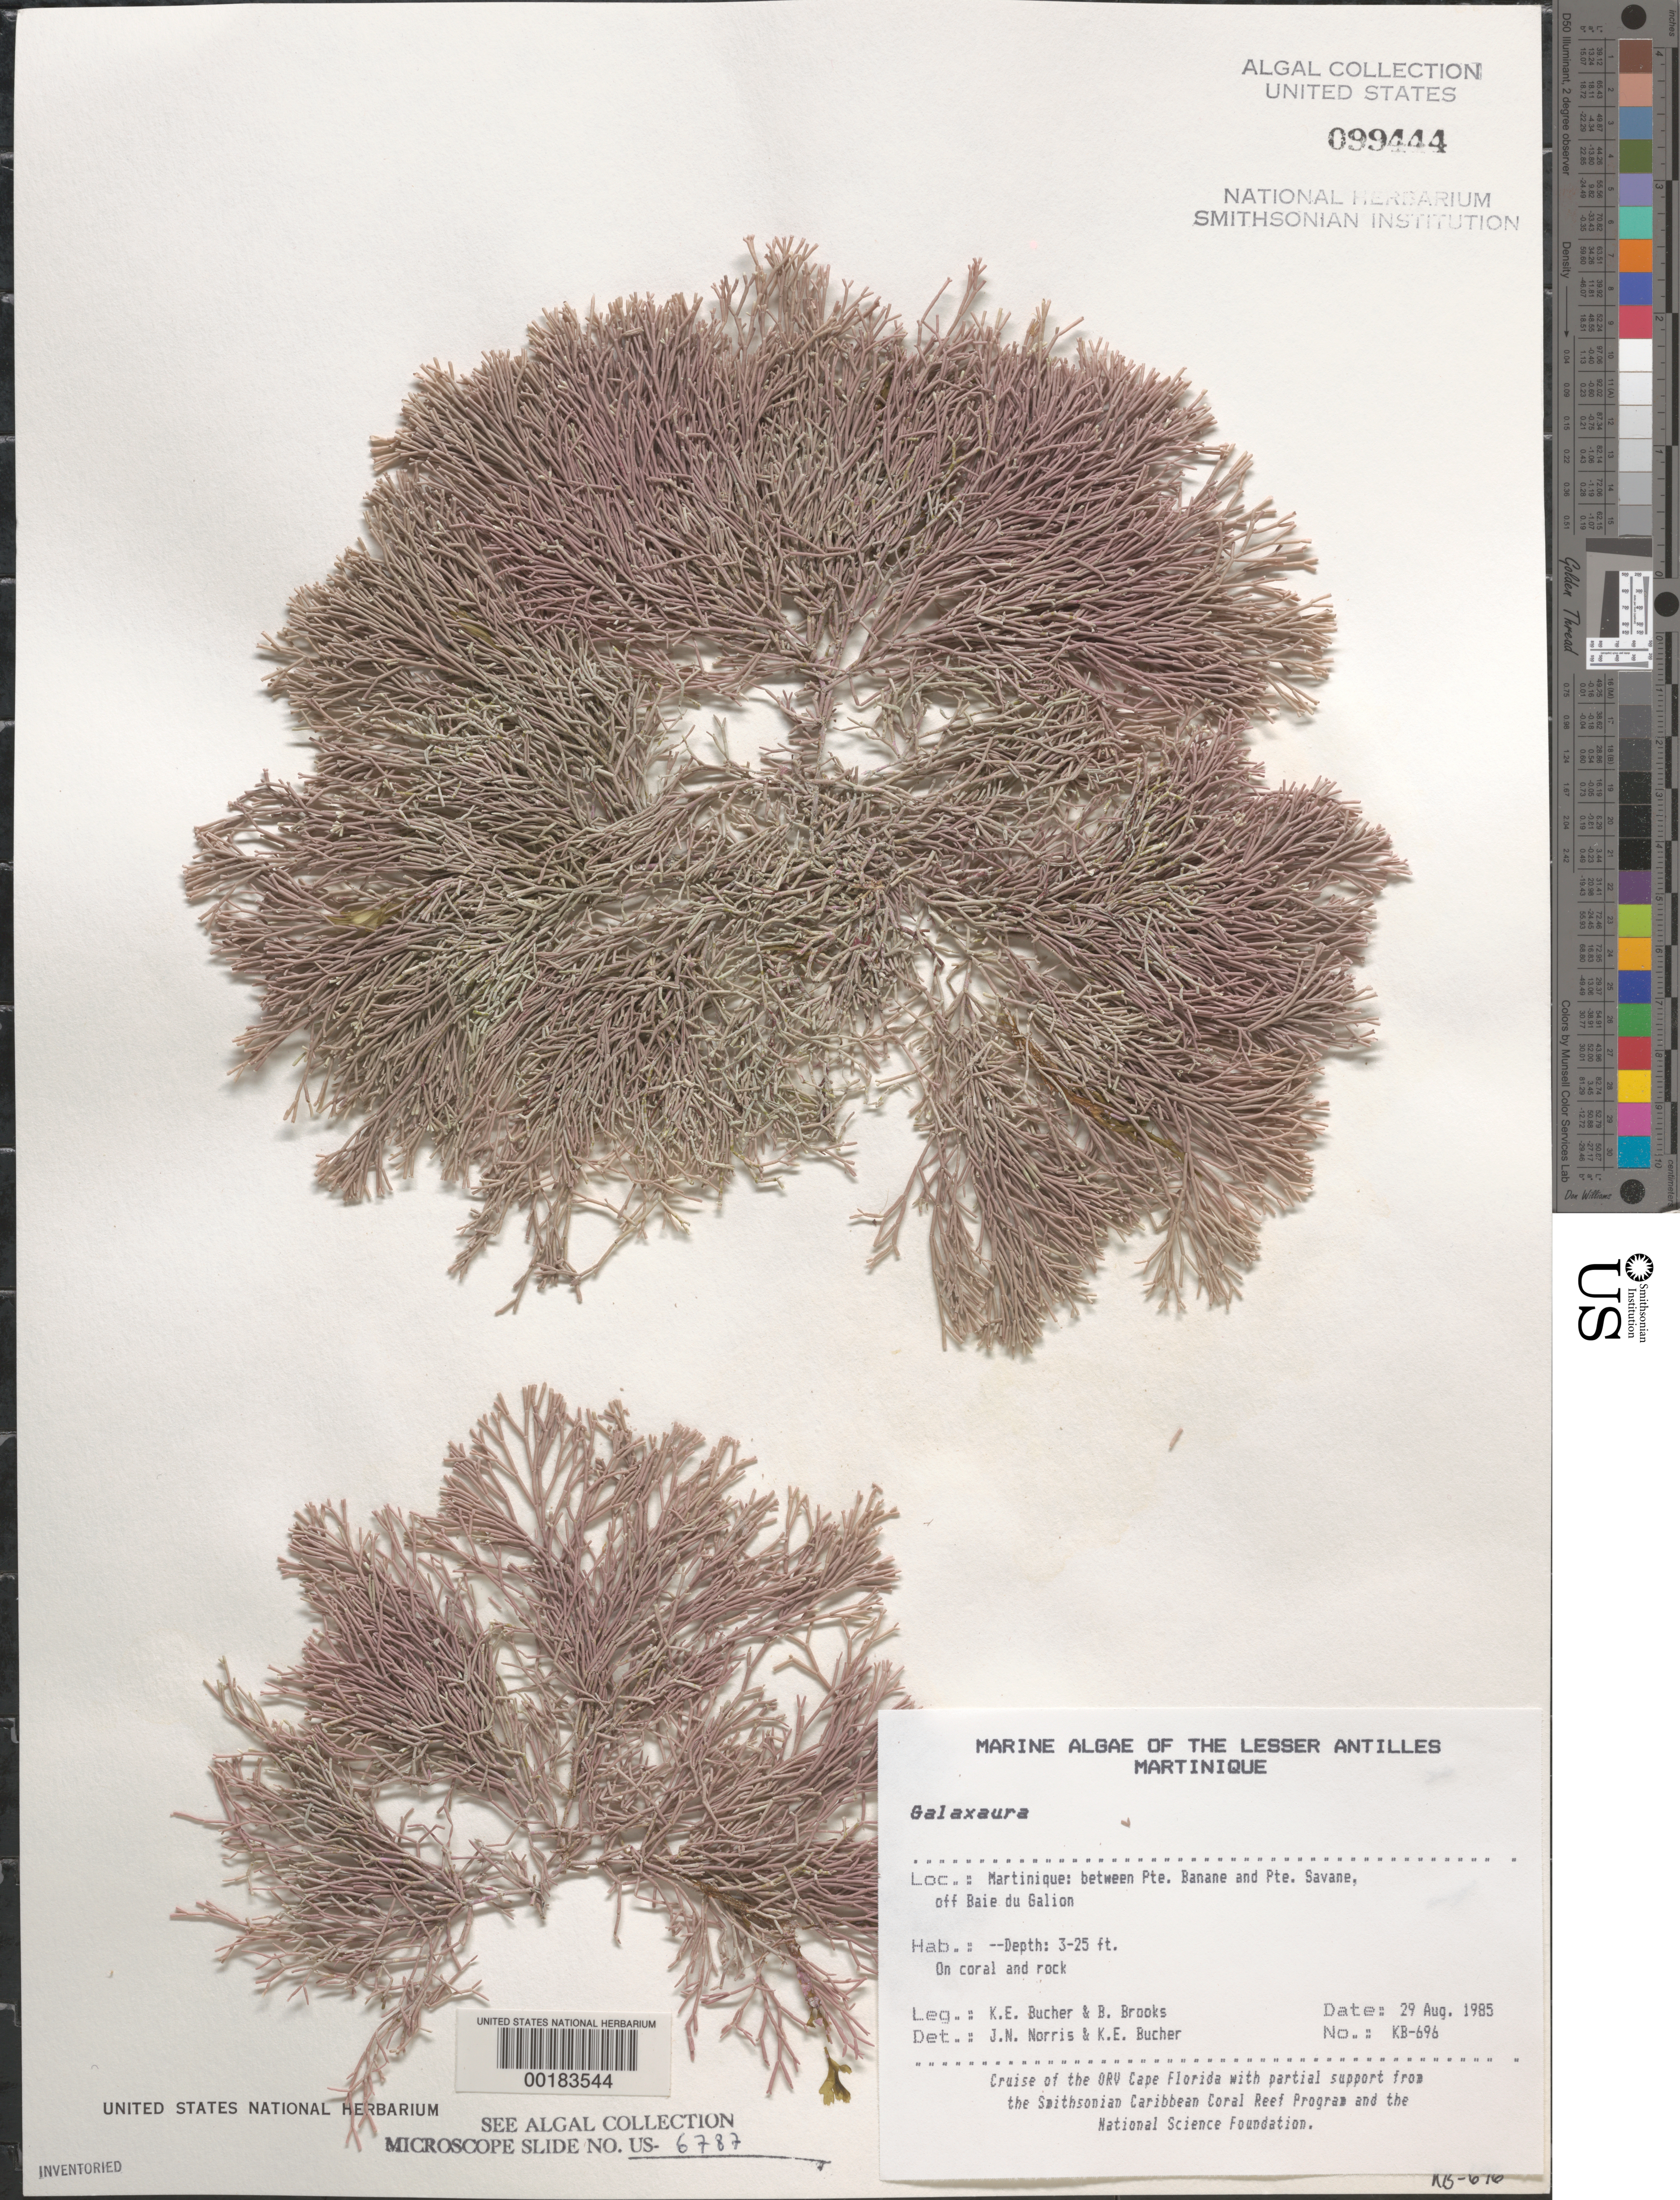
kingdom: Plantae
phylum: Rhodophyta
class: Florideophyceae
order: Nemaliales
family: Galaxauraceae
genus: Galaxaura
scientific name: Galaxaura sp.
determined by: Norris, J. N.; Bucher, K. E.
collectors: K. E. Bucher & B. Brooks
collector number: Kb-696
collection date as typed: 29 Aug 1985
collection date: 1985-08-29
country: Martinique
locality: Between Pointe Banane and Pointe Savane, off Baie du Galion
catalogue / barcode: US 99444